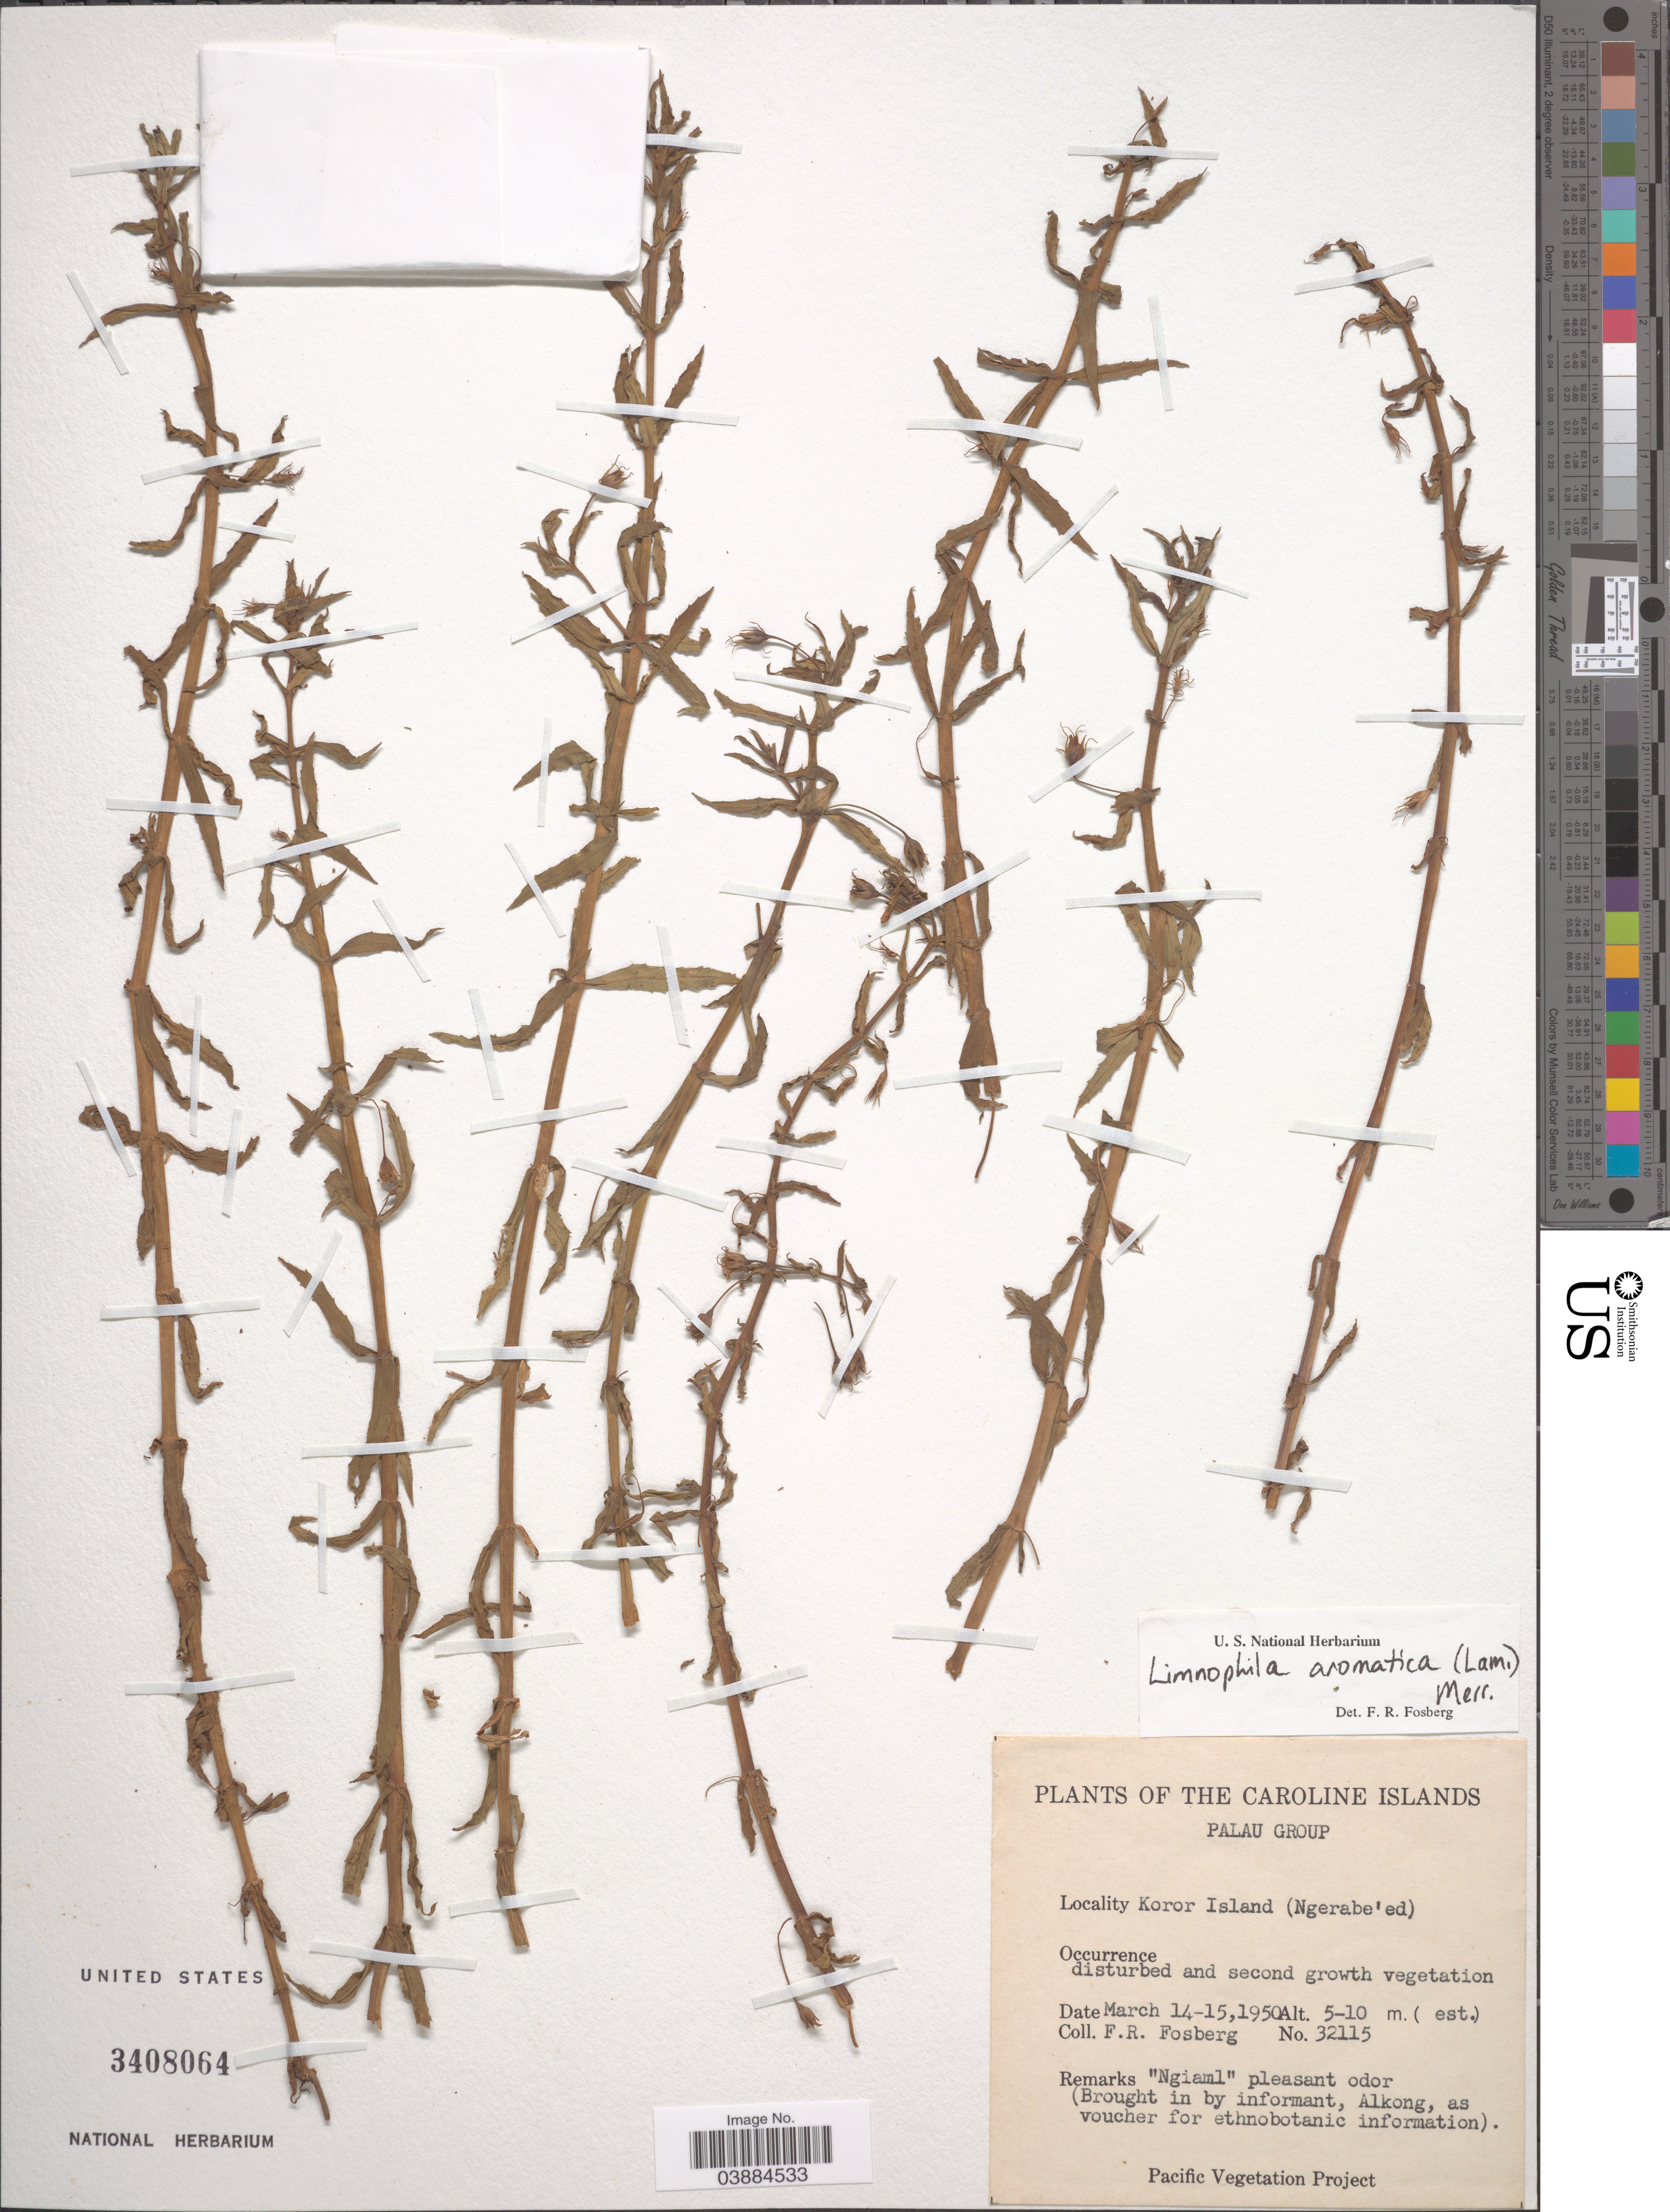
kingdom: Plantae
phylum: Tracheophyta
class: Magnoliopsida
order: Lamiales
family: Plantaginaceae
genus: Limnophila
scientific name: Limnophila aromatica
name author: (Lam.) Merr.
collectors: F. R. Fosberg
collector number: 32115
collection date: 1950-03-14/1950-03-15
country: Palau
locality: The Caroline Islands. Palau Group. Koror Island (Ngerabe'ed).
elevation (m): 5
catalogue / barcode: US 3408064